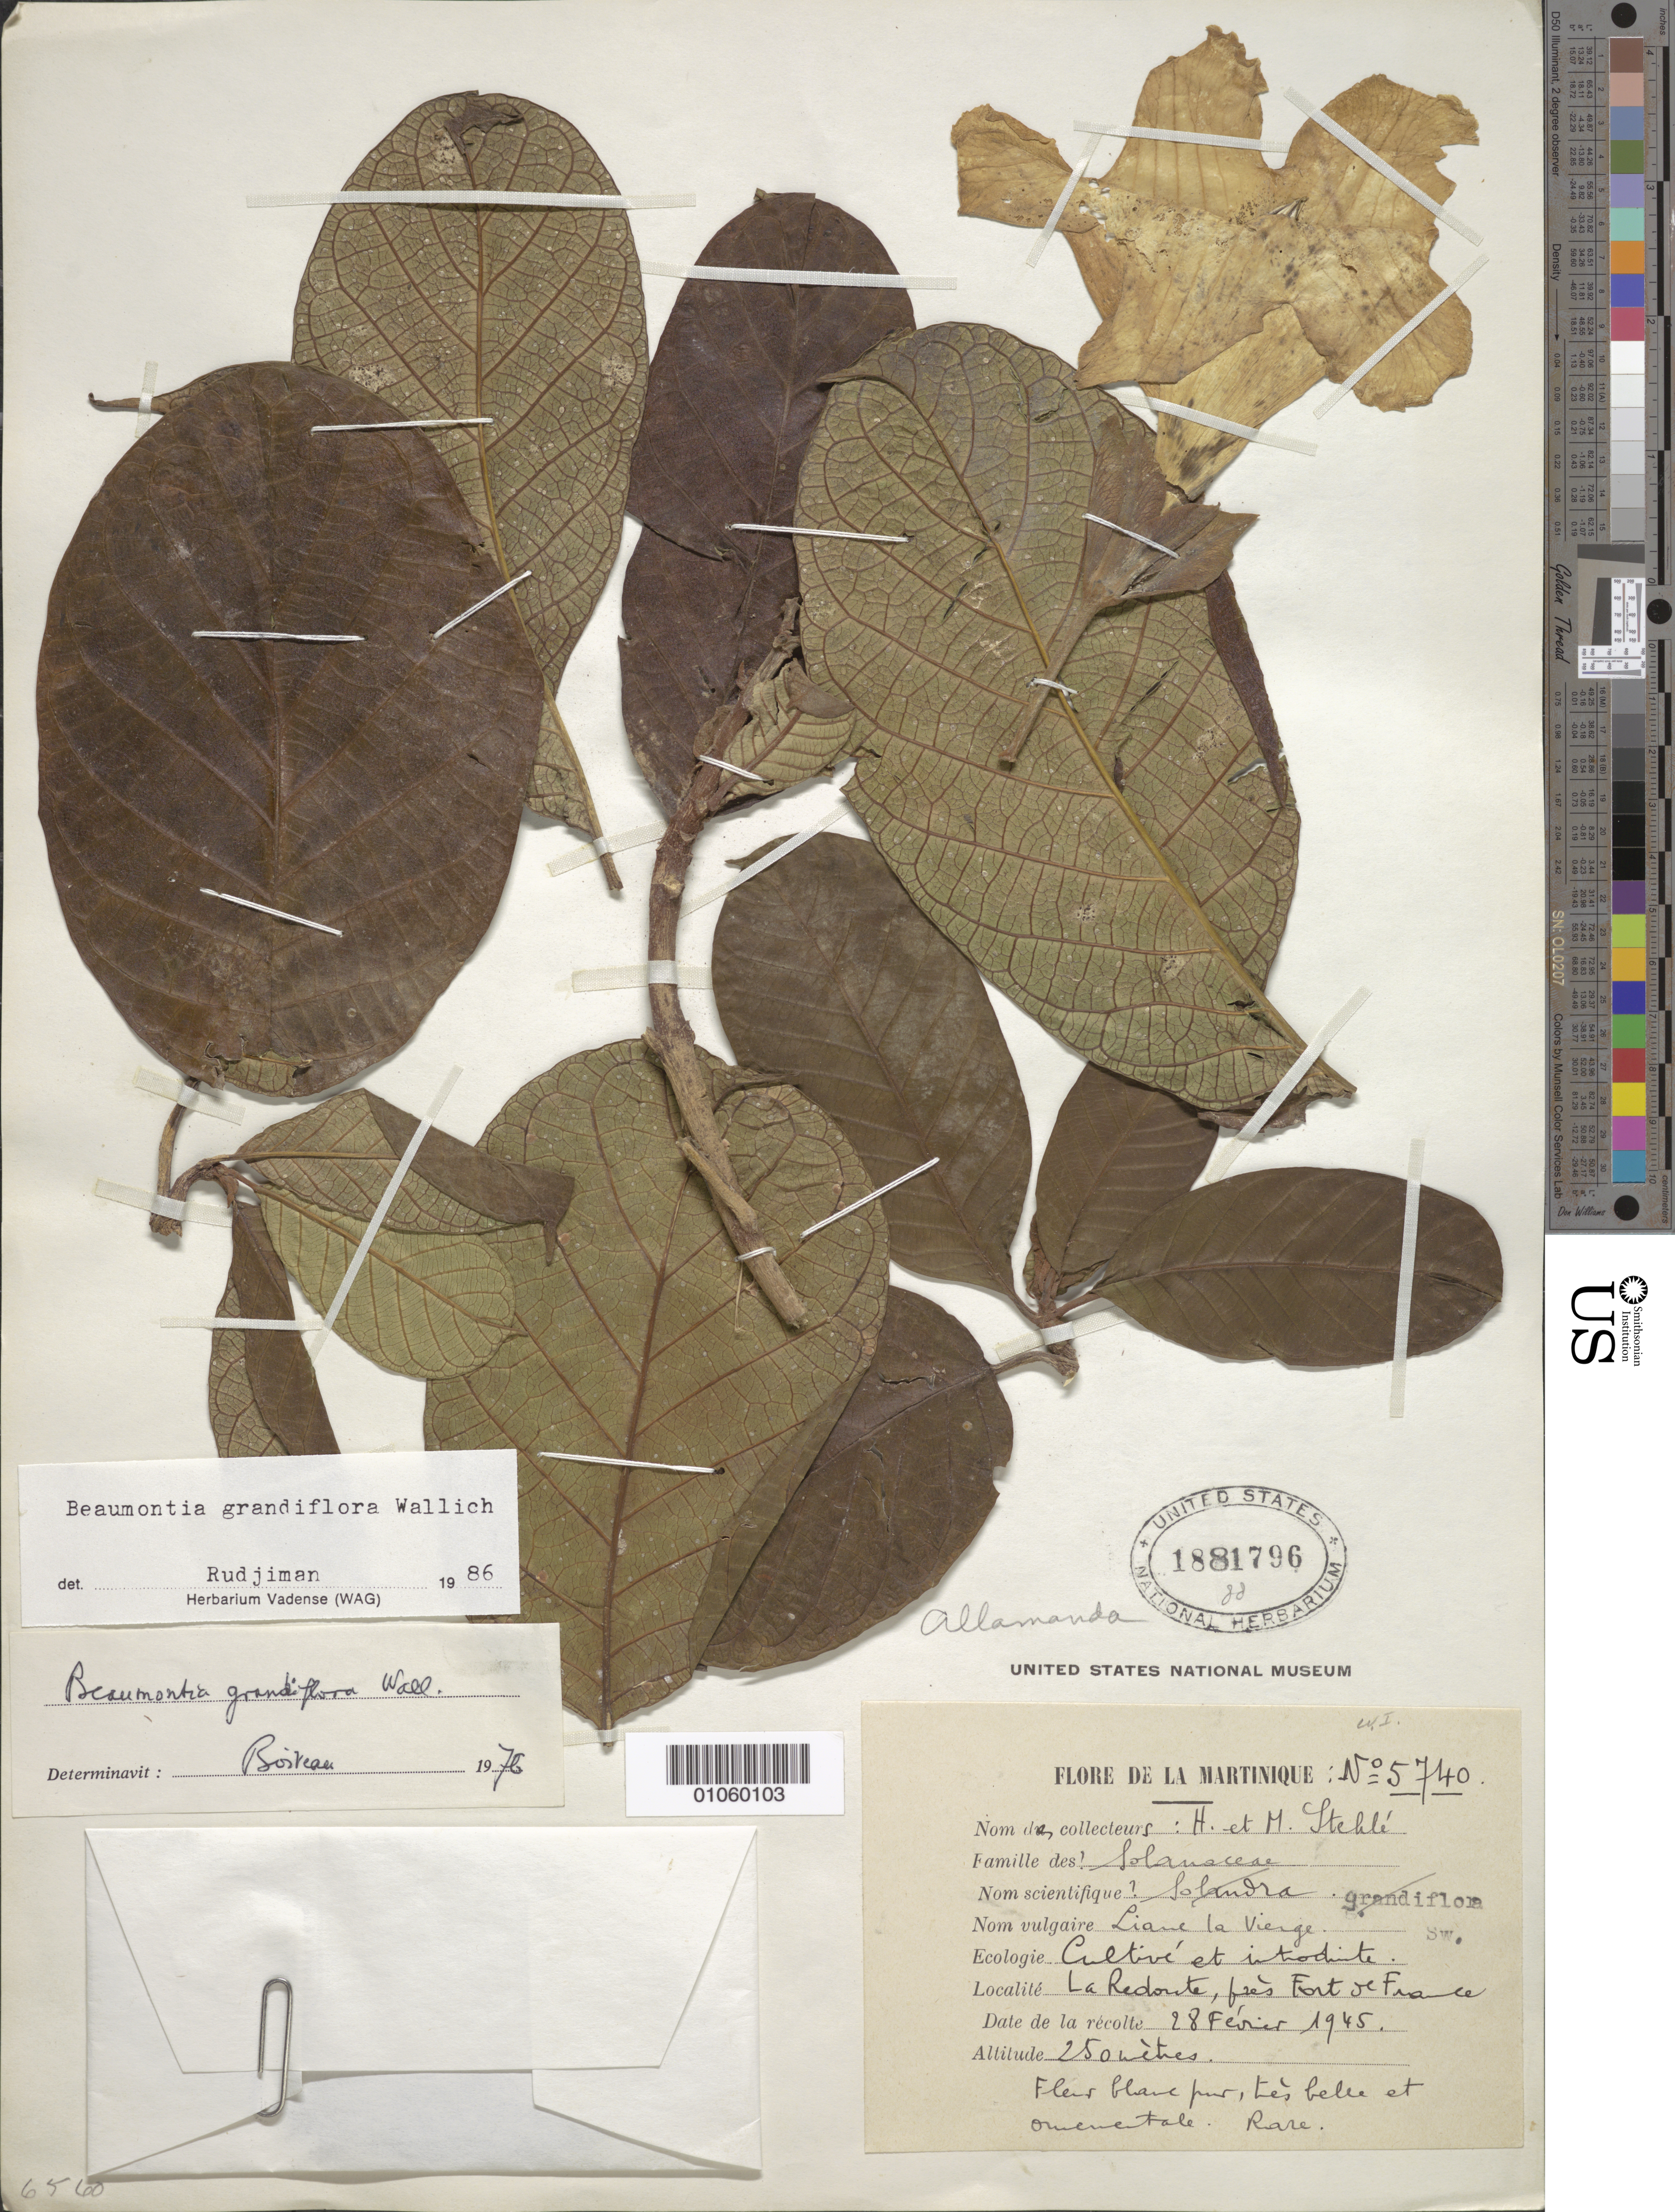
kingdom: Plantae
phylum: Tracheophyta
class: Magnoliopsida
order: Gentianales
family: Apocynaceae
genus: Beaumontia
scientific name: Beaumontia grandiflora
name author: Wall.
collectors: H. Stehlé & M. Stehlé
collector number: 5740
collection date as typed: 28 Feb 1945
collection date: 1945-02-28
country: Martinique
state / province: Fort-de-France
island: Martinique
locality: La Redoute, near Fort de France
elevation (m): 250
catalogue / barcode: US 1881796